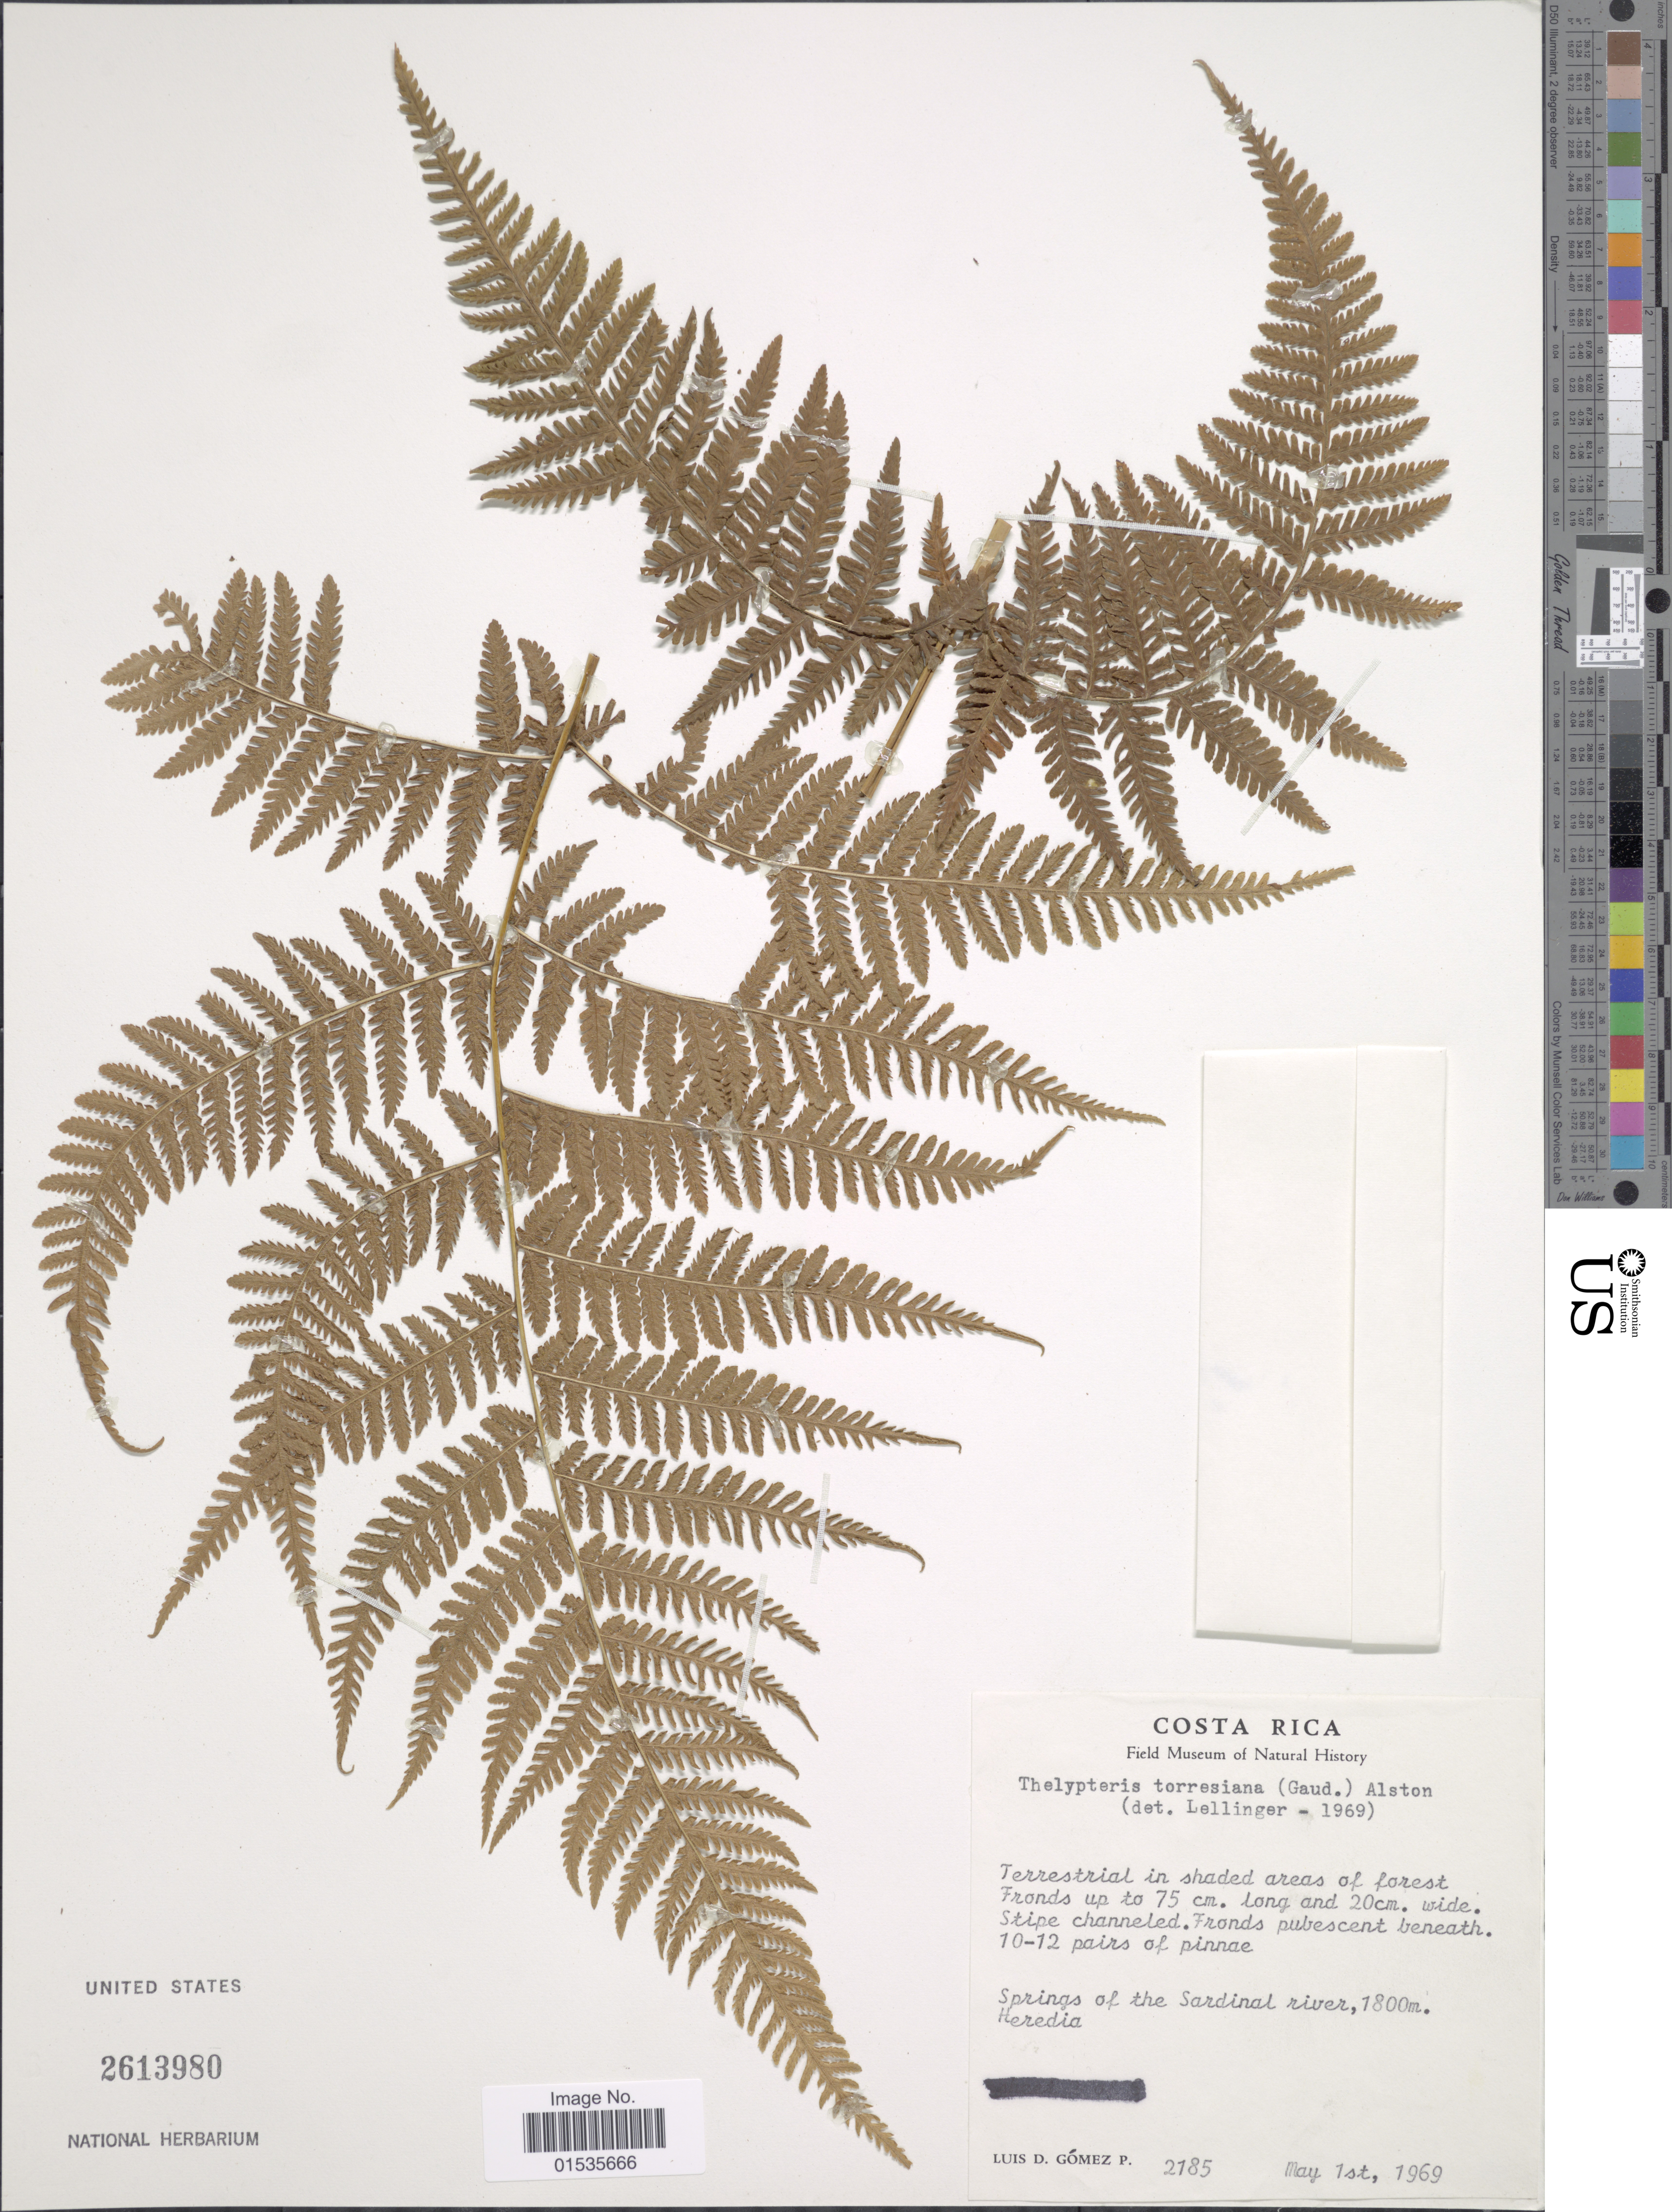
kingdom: Plantae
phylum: Tracheophyta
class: Polypodiopsida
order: Polypodiales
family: Thelypteridaceae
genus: Macrothelypteris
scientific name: Macrothelypteris torresiana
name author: (Gaudich.) Ching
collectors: L. D. Gómez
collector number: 2185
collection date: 1969-05-01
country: Costa Rica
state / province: Heredia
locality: Costa Rica, Springs of the Sardinal river, Heredia.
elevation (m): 1800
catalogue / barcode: US 2613980